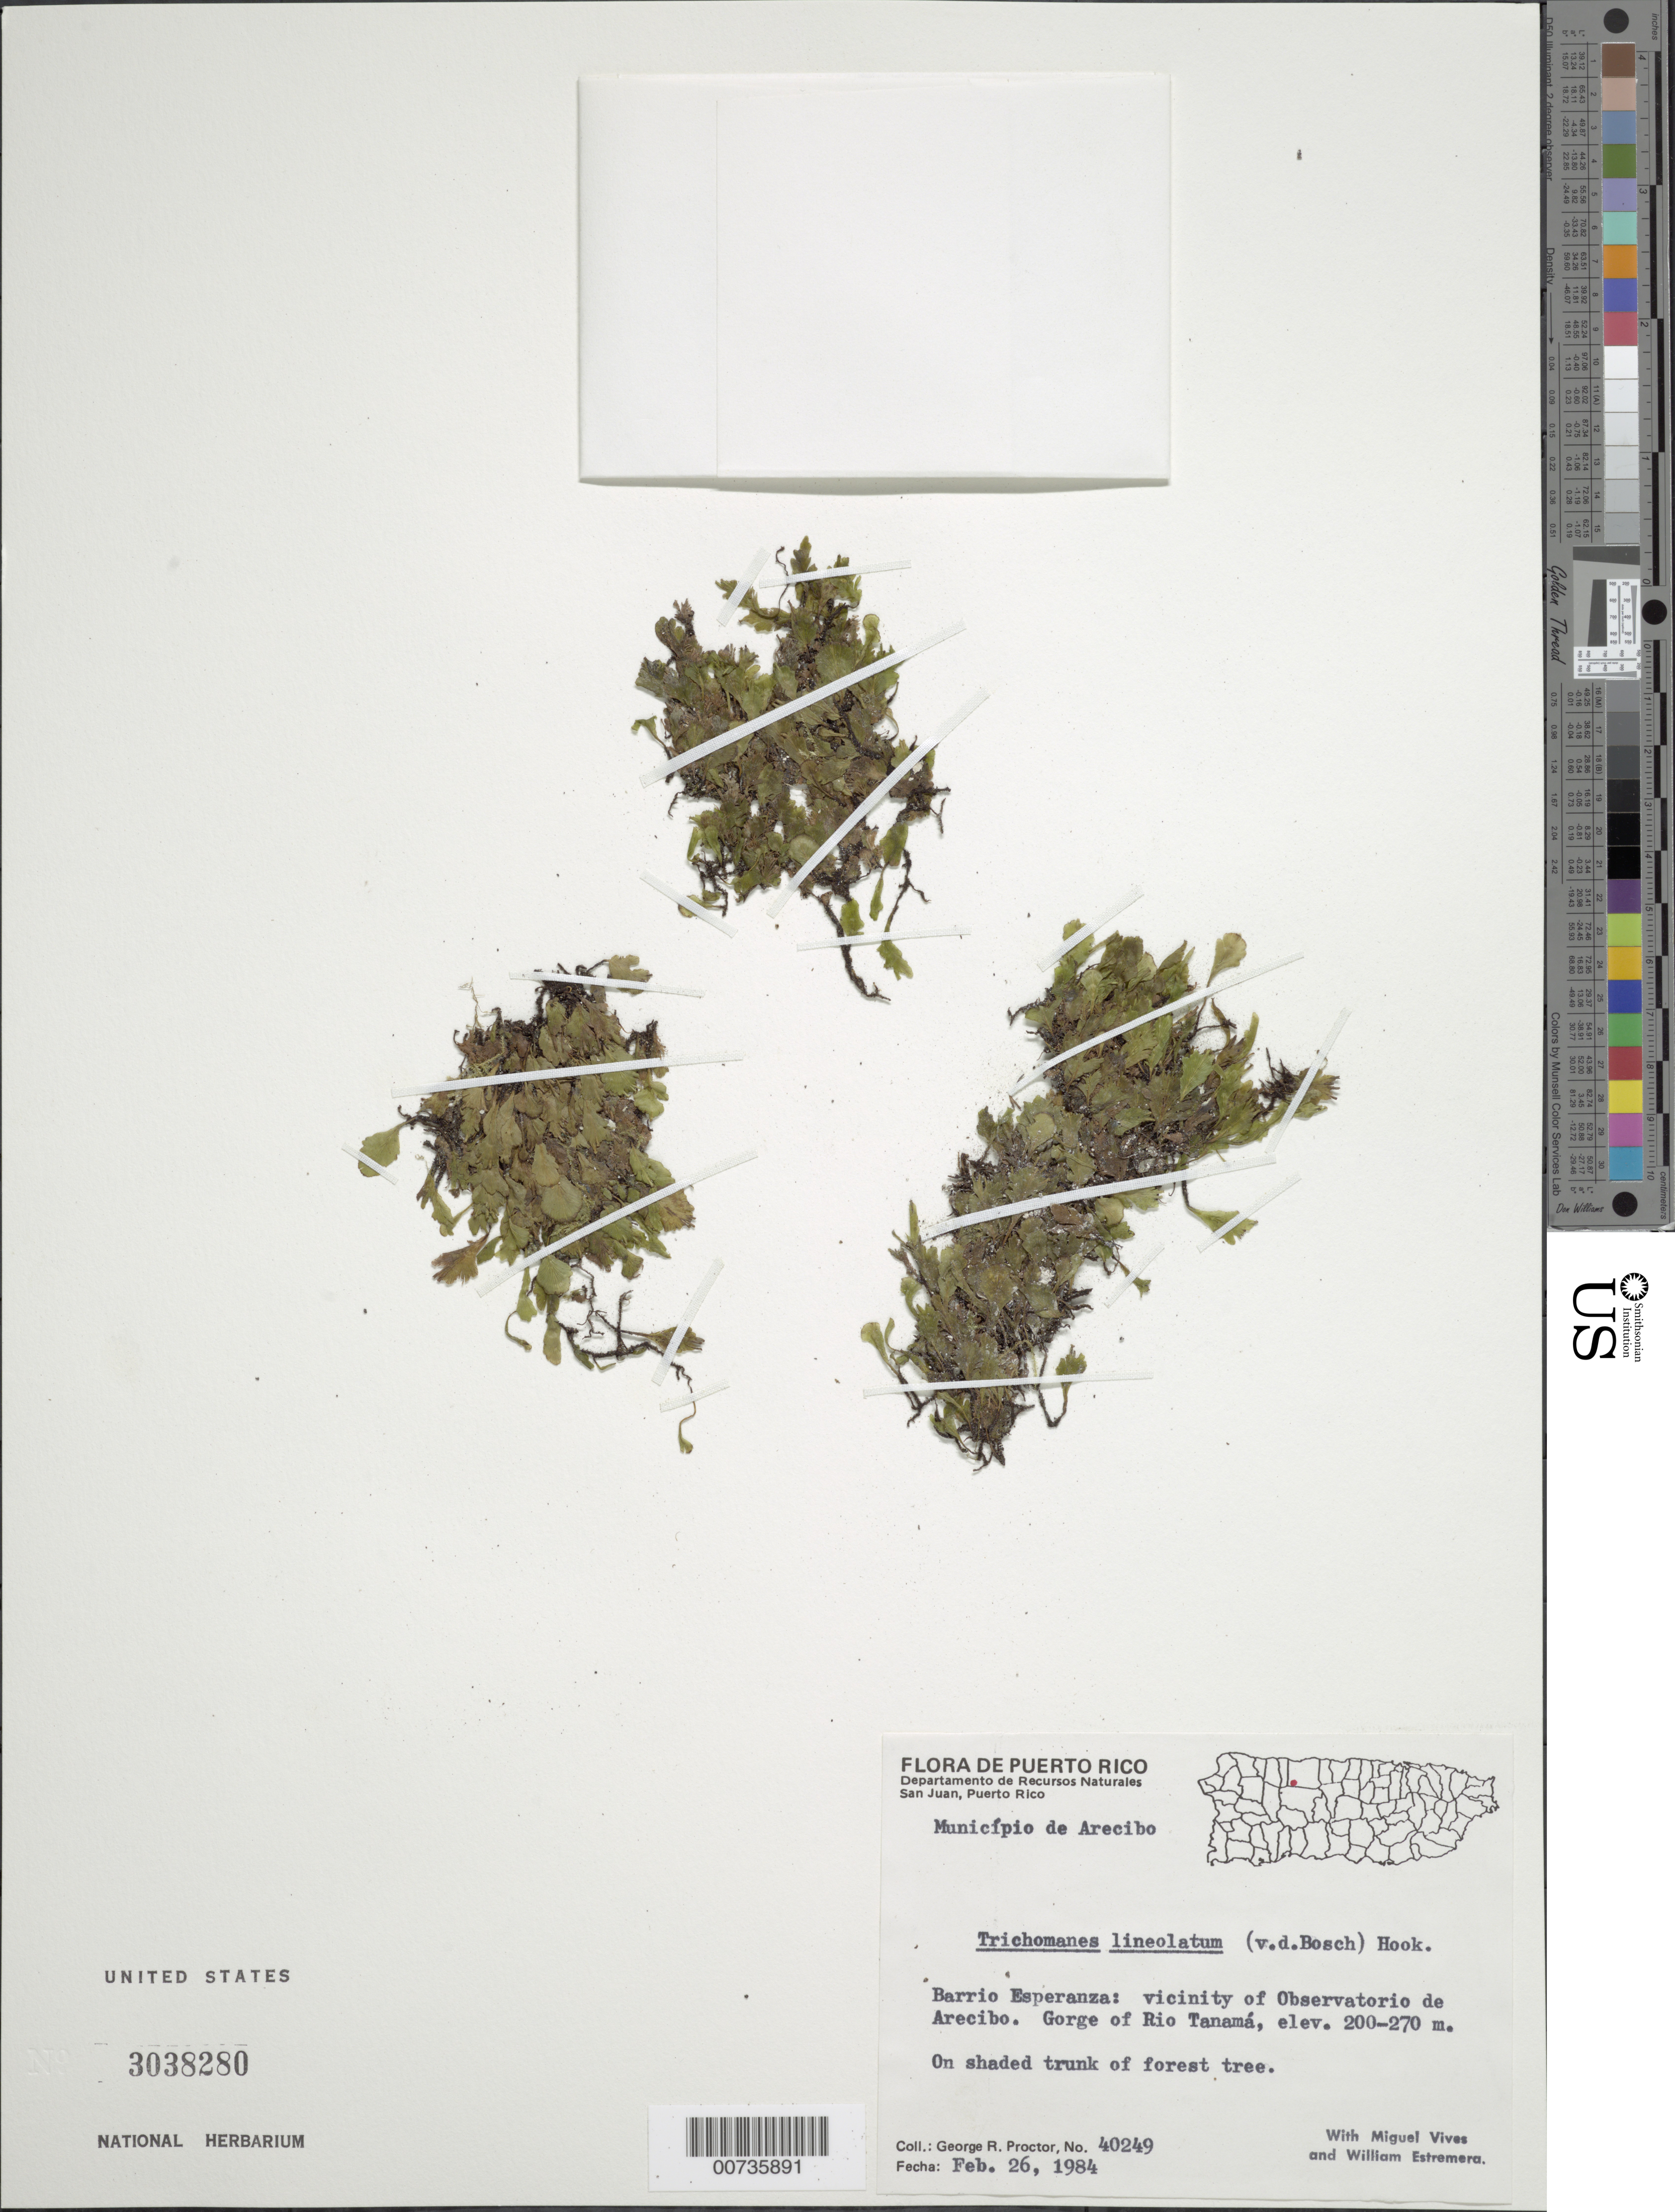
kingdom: Plantae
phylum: Tracheophyta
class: Polypodiopsida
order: Hymenophyllales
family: Hymenophyllaceae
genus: Didymoglossum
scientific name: Didymoglossum lineolatum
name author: Bosch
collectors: G. R. Proctor, M. Vives & W. Estremera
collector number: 40249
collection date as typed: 26 Feb 1984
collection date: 1984-02-26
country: Puerto Rico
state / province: Arecibo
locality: Barrio Esperanza: vicinity of Observatorio de Arecibo, Gorge of Rio Tanamá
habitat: On shaded trunk of forest tree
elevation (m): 200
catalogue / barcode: US 3038280